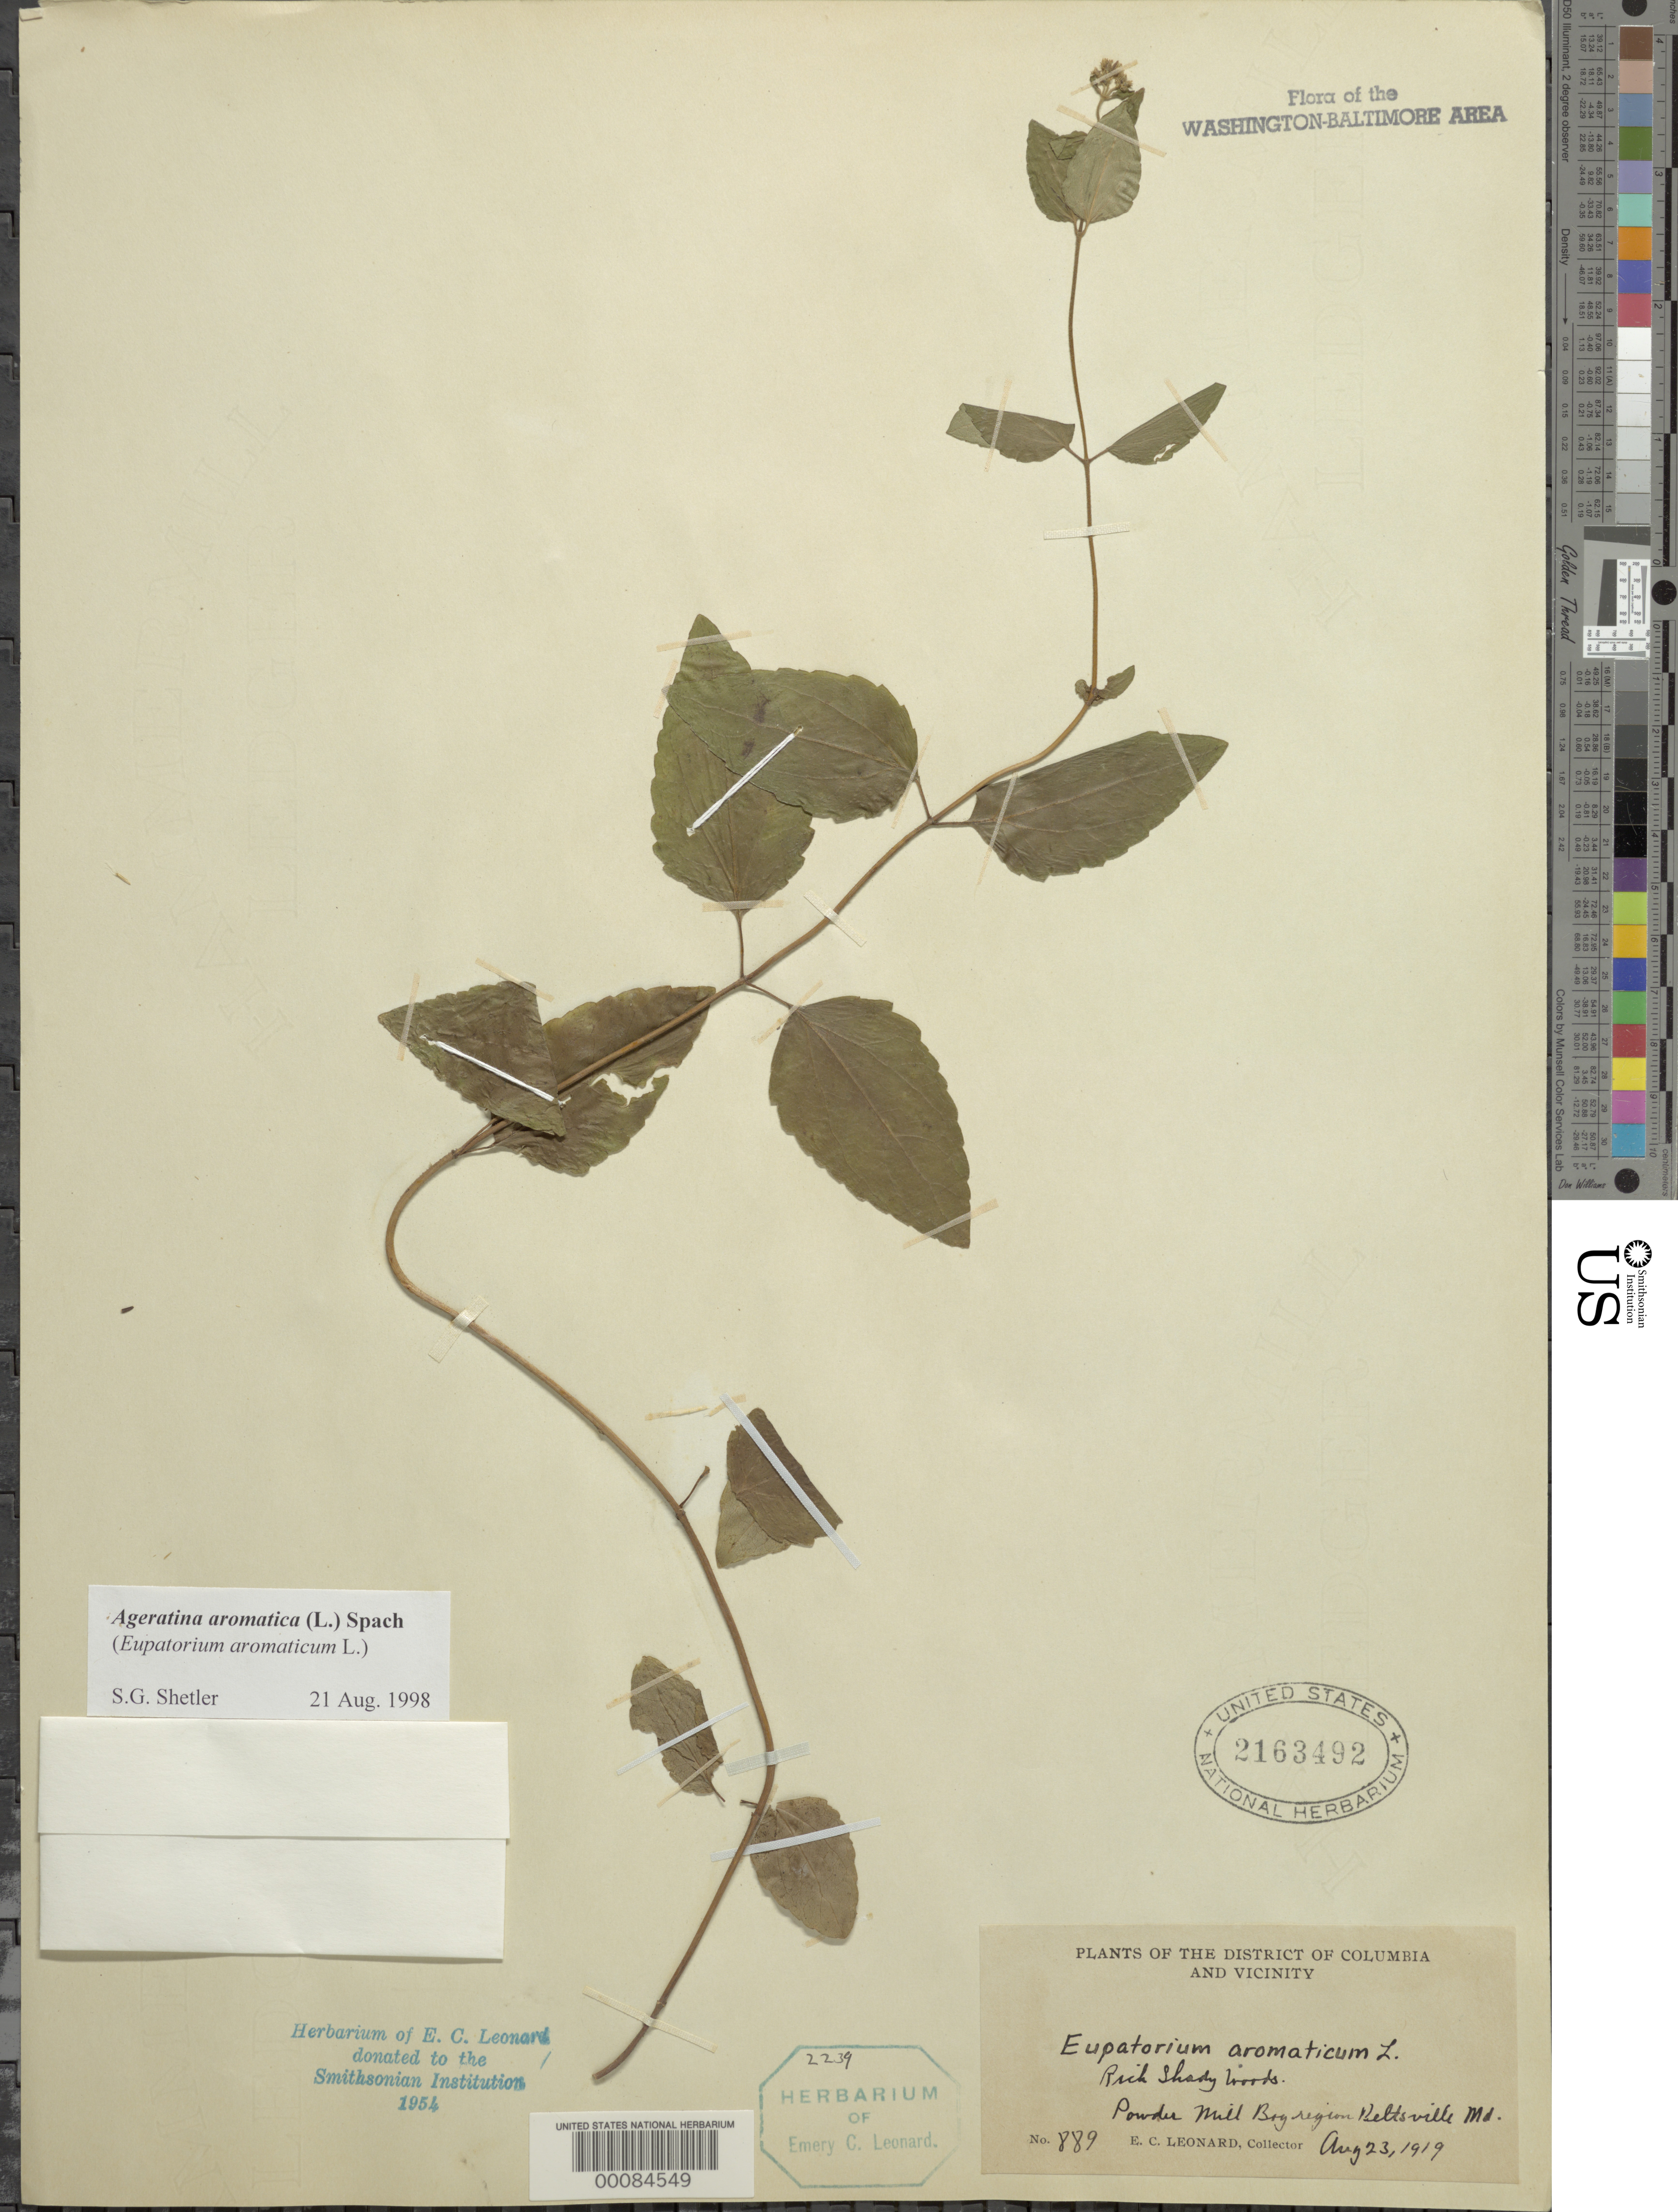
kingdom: Plantae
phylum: Tracheophyta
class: Magnoliopsida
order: Asterales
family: Asteraceae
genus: Ageratina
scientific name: Ageratina aromatica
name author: (L.) Spach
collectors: E. C. Leonard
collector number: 889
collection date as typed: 23 Aug 1919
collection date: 1919-08-23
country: United States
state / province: Maryland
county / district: Prince George's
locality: Powdermill Bogs, Beltsville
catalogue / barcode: US 2163492